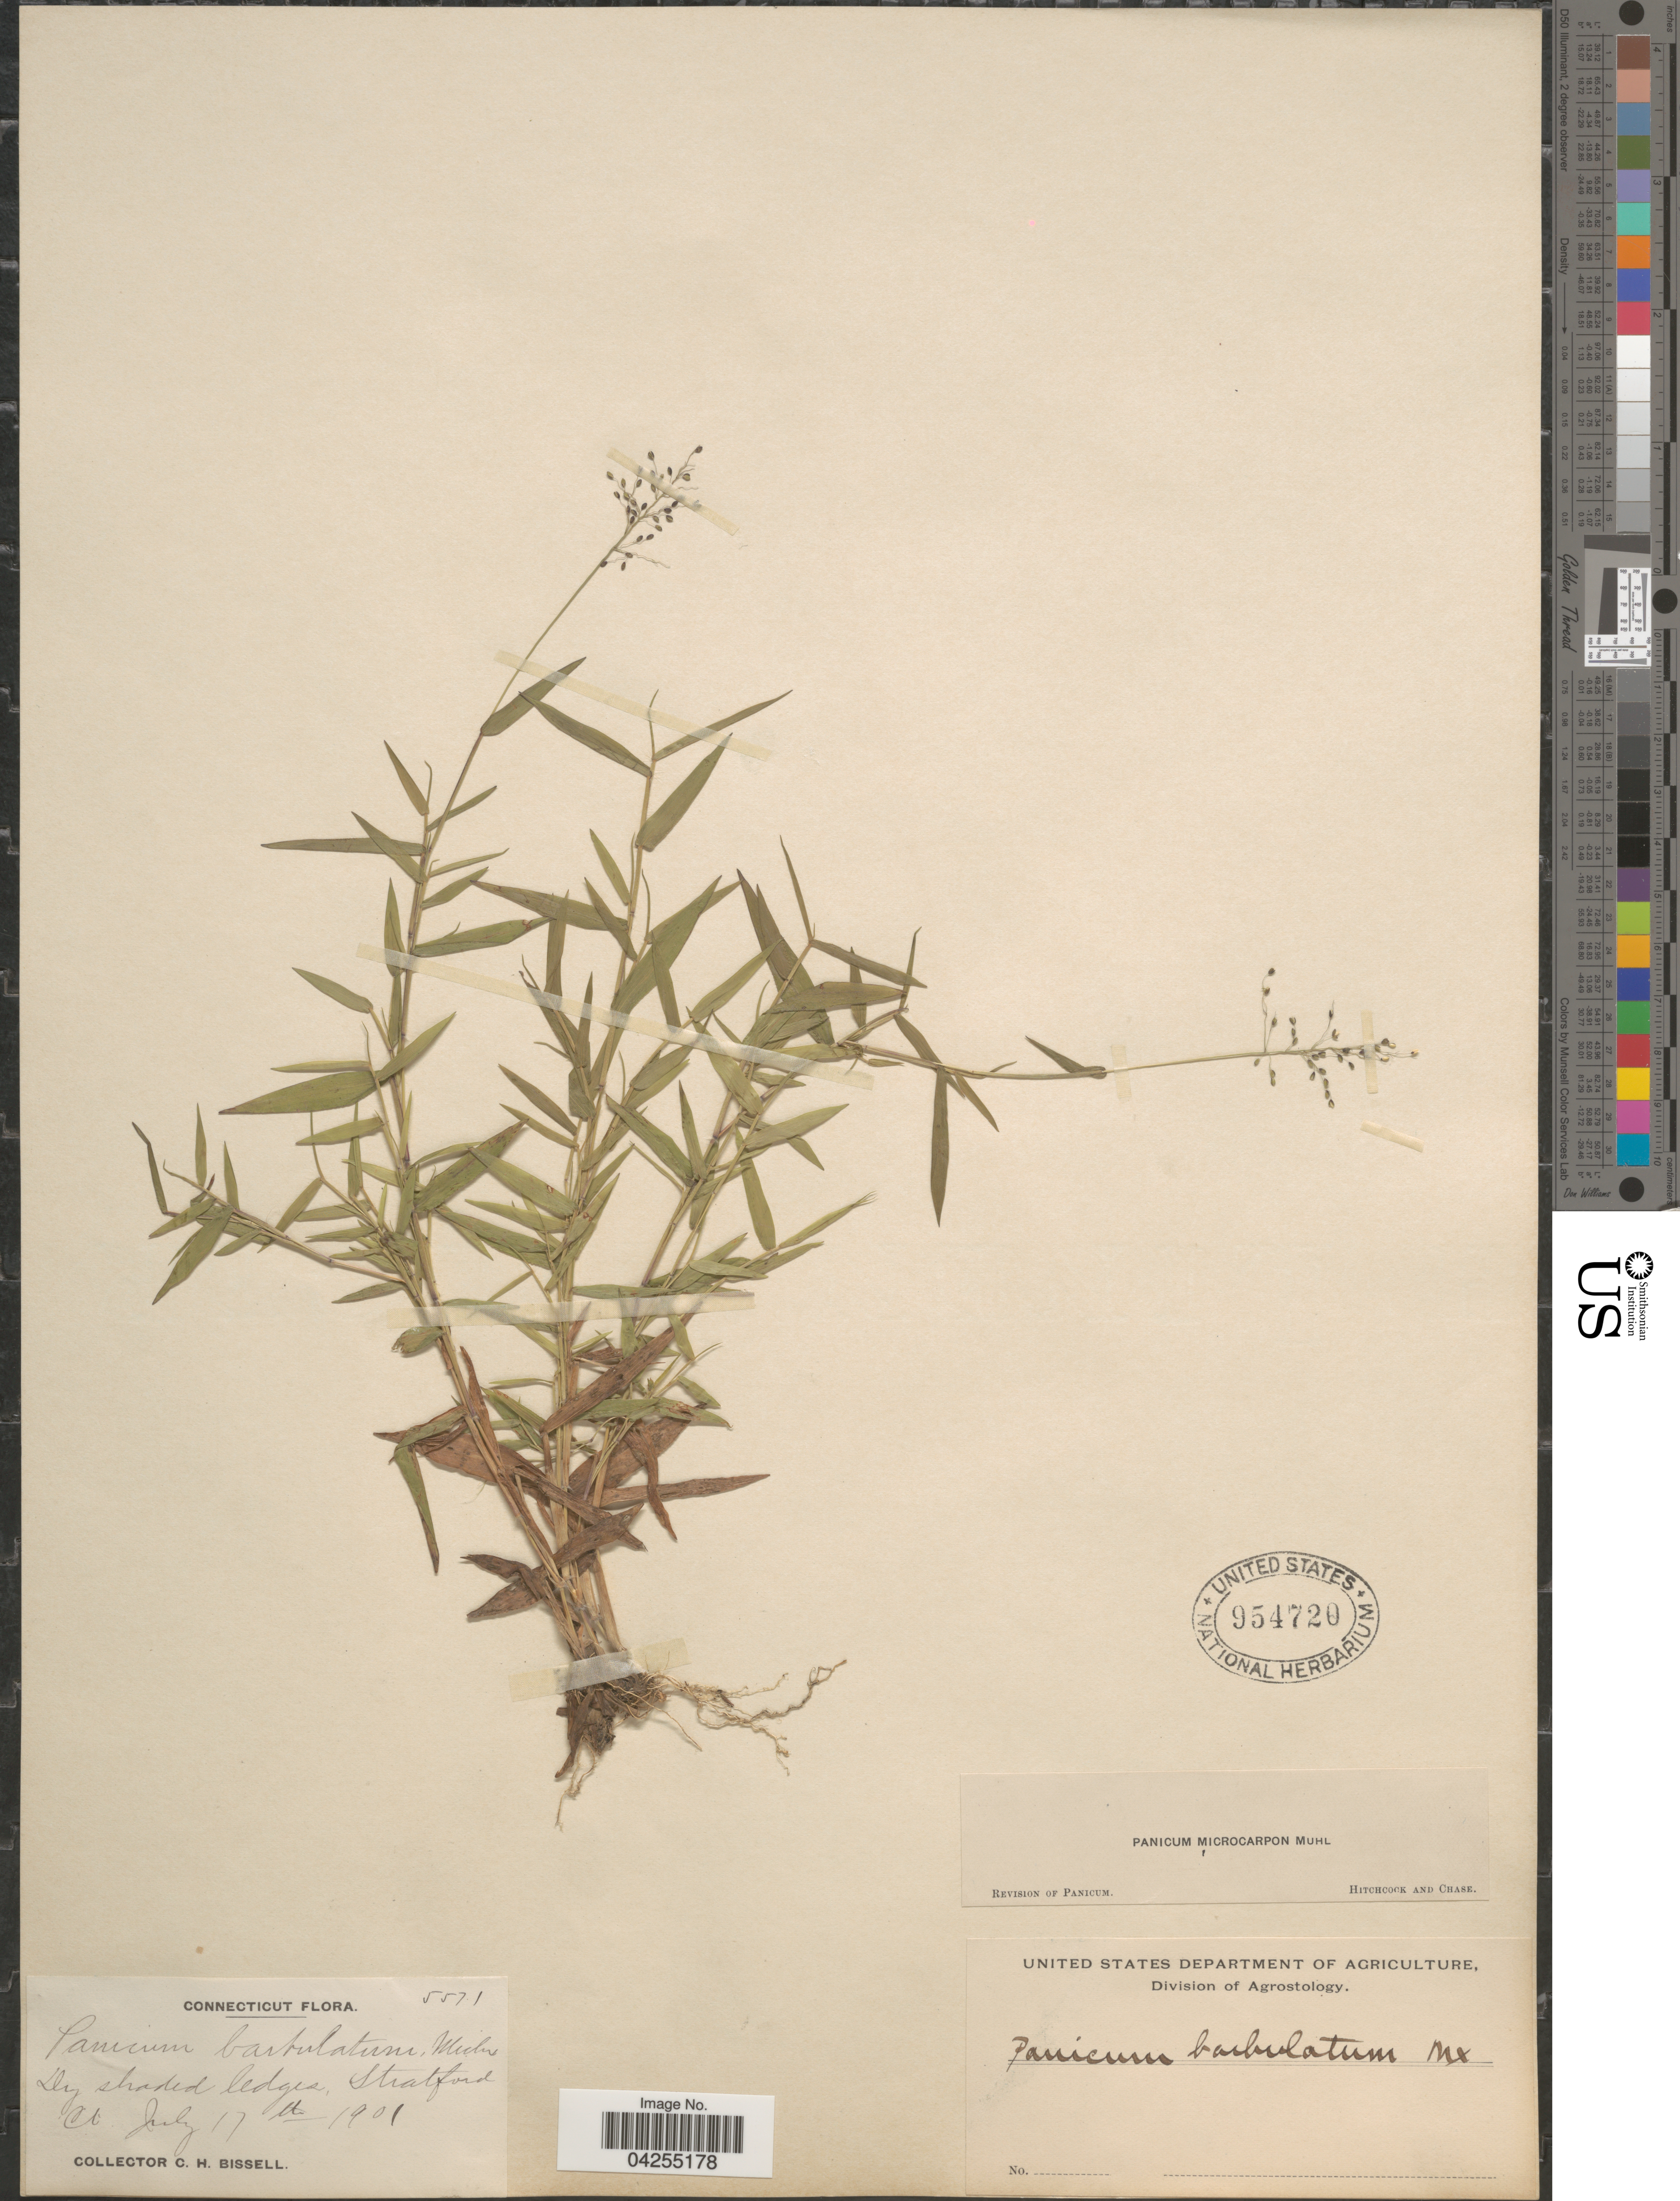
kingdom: Plantae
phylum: Tracheophyta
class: Liliopsida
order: Poales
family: Poaceae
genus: Dichanthelium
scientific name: Dichanthelium dichotomum var. dichotomum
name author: (L.) Gould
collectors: C. Bissell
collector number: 5571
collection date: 1901-07-17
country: United States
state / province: Connecticut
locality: Dry shaded ledges, Stratford Co.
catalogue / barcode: US 954720